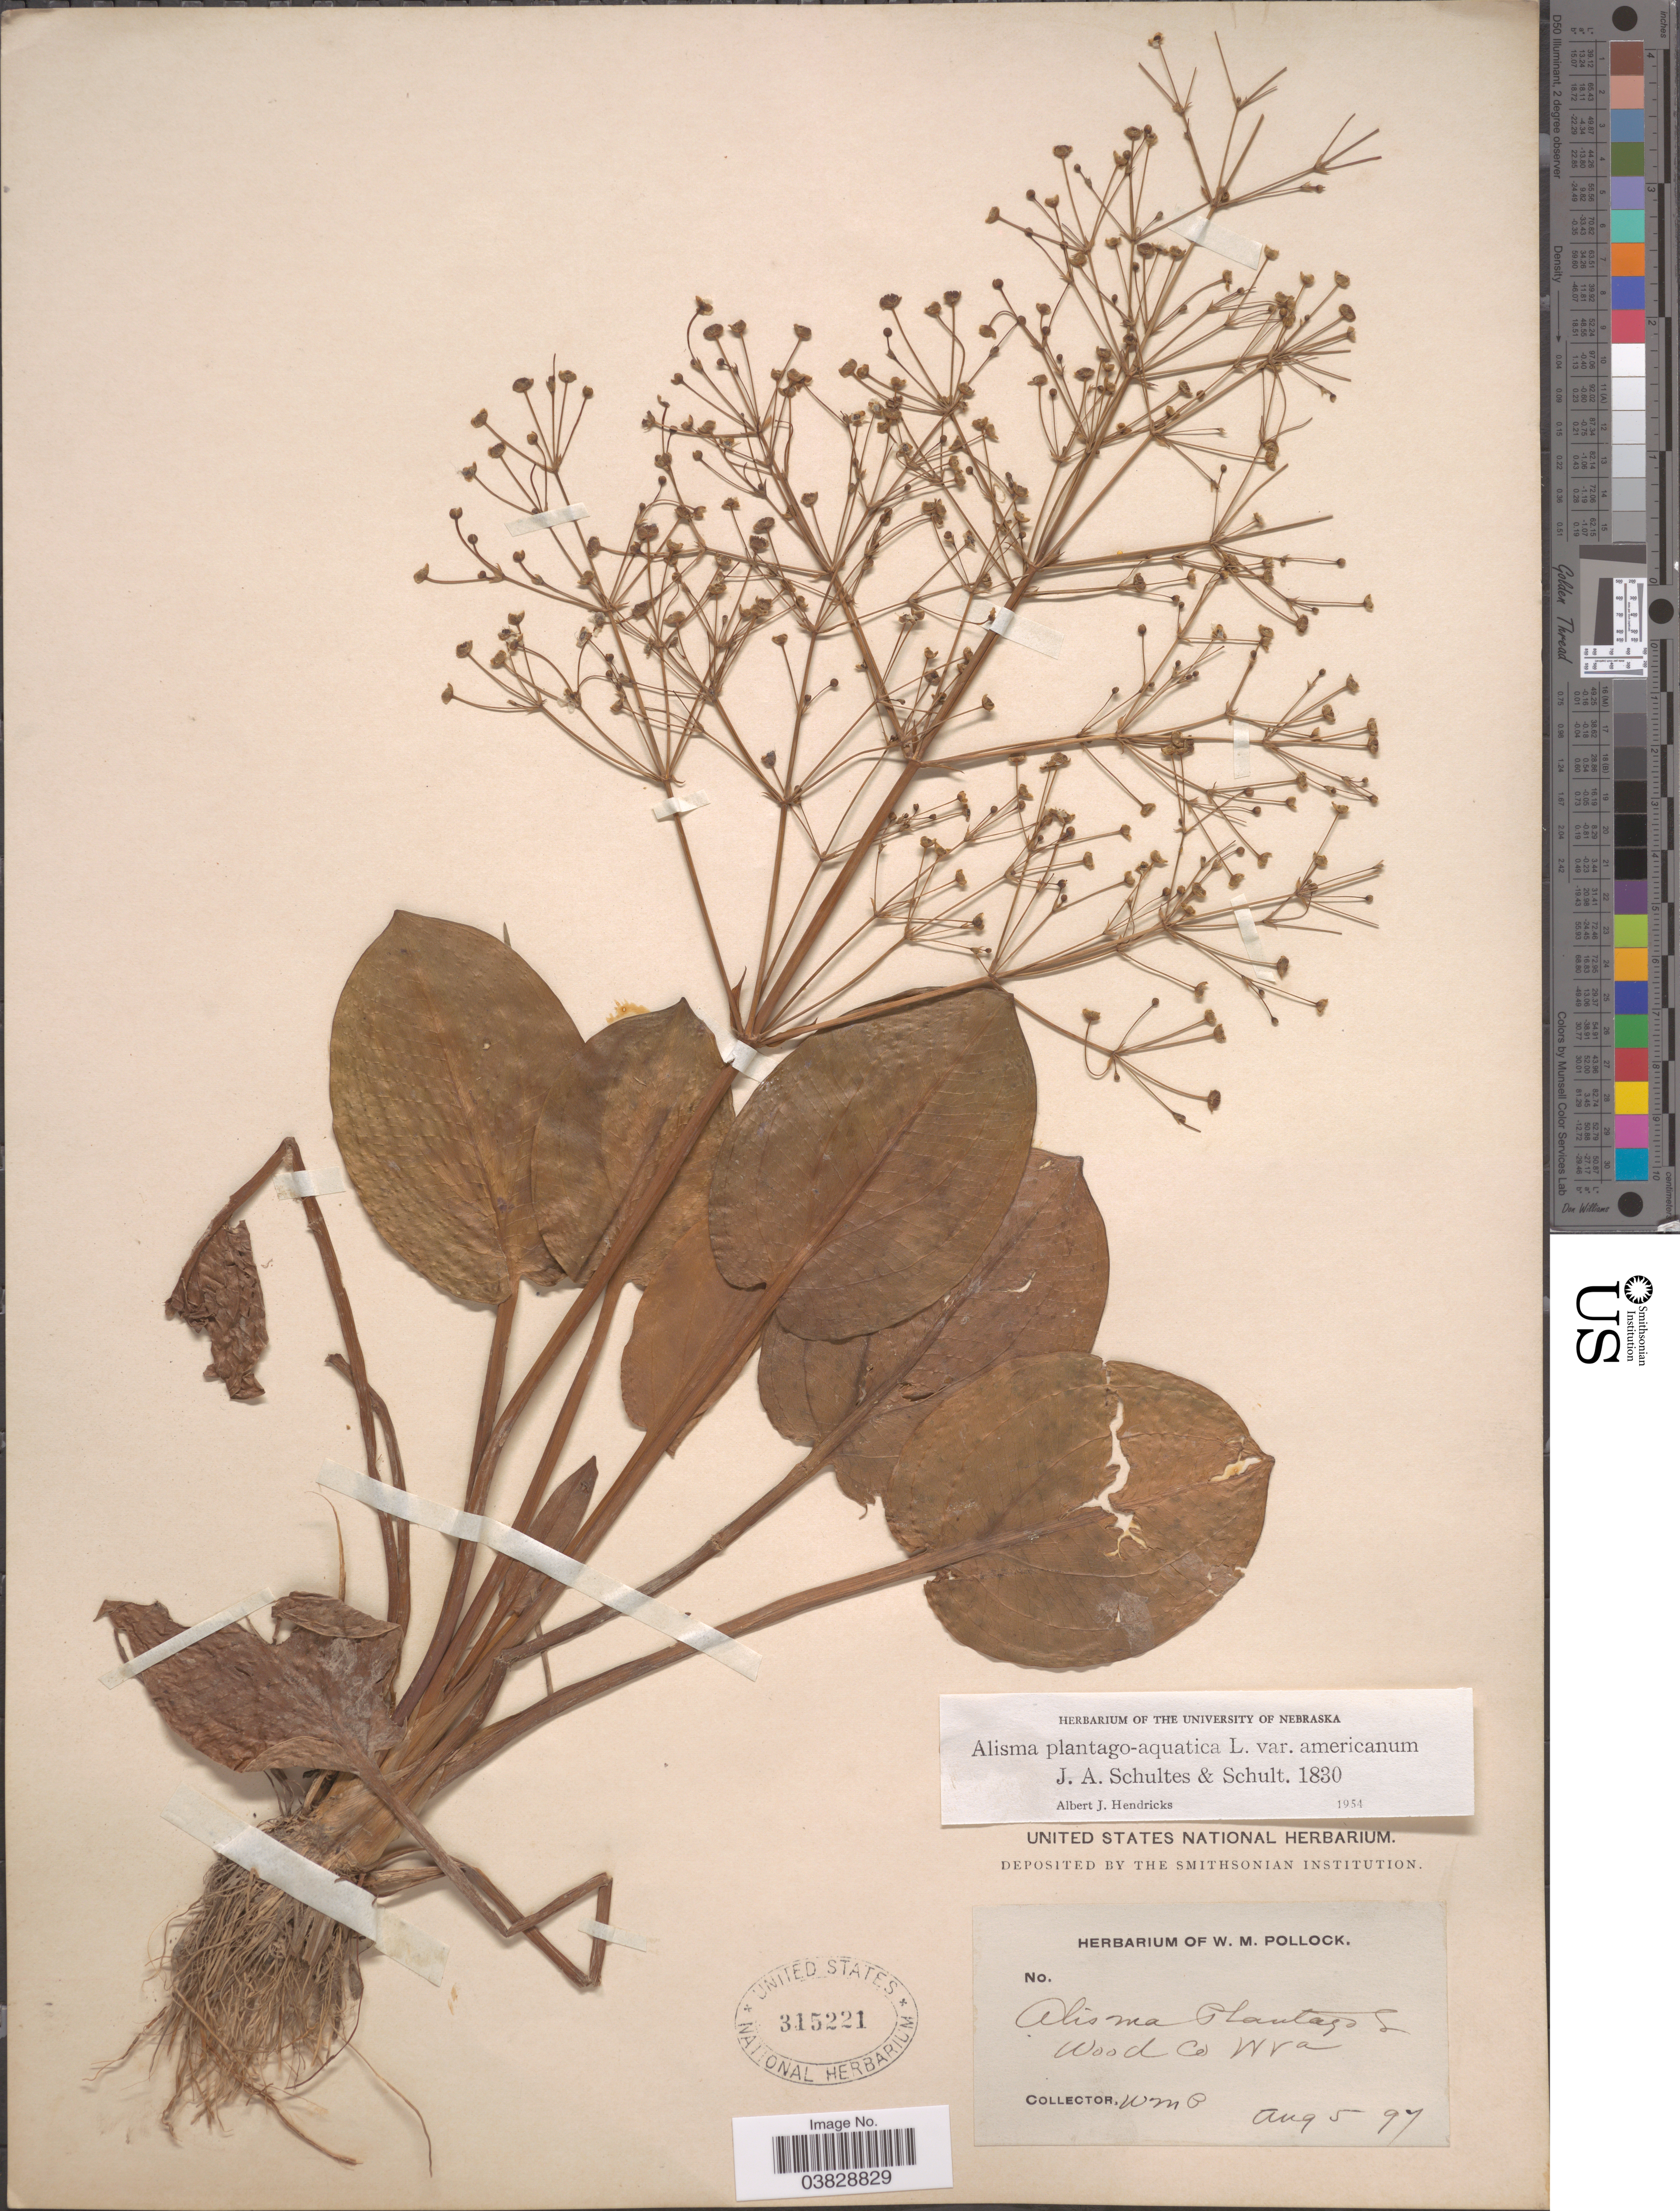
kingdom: Plantae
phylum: Tracheophyta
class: Liliopsida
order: Alismatales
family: Alismataceae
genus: Alisma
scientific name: Alisma plantago-aquatica var. americanum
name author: L.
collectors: W. M. Pollock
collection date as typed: Transcribed d/m/y: 5/8/97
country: United States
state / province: West Virginia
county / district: Wood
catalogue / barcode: US 315221